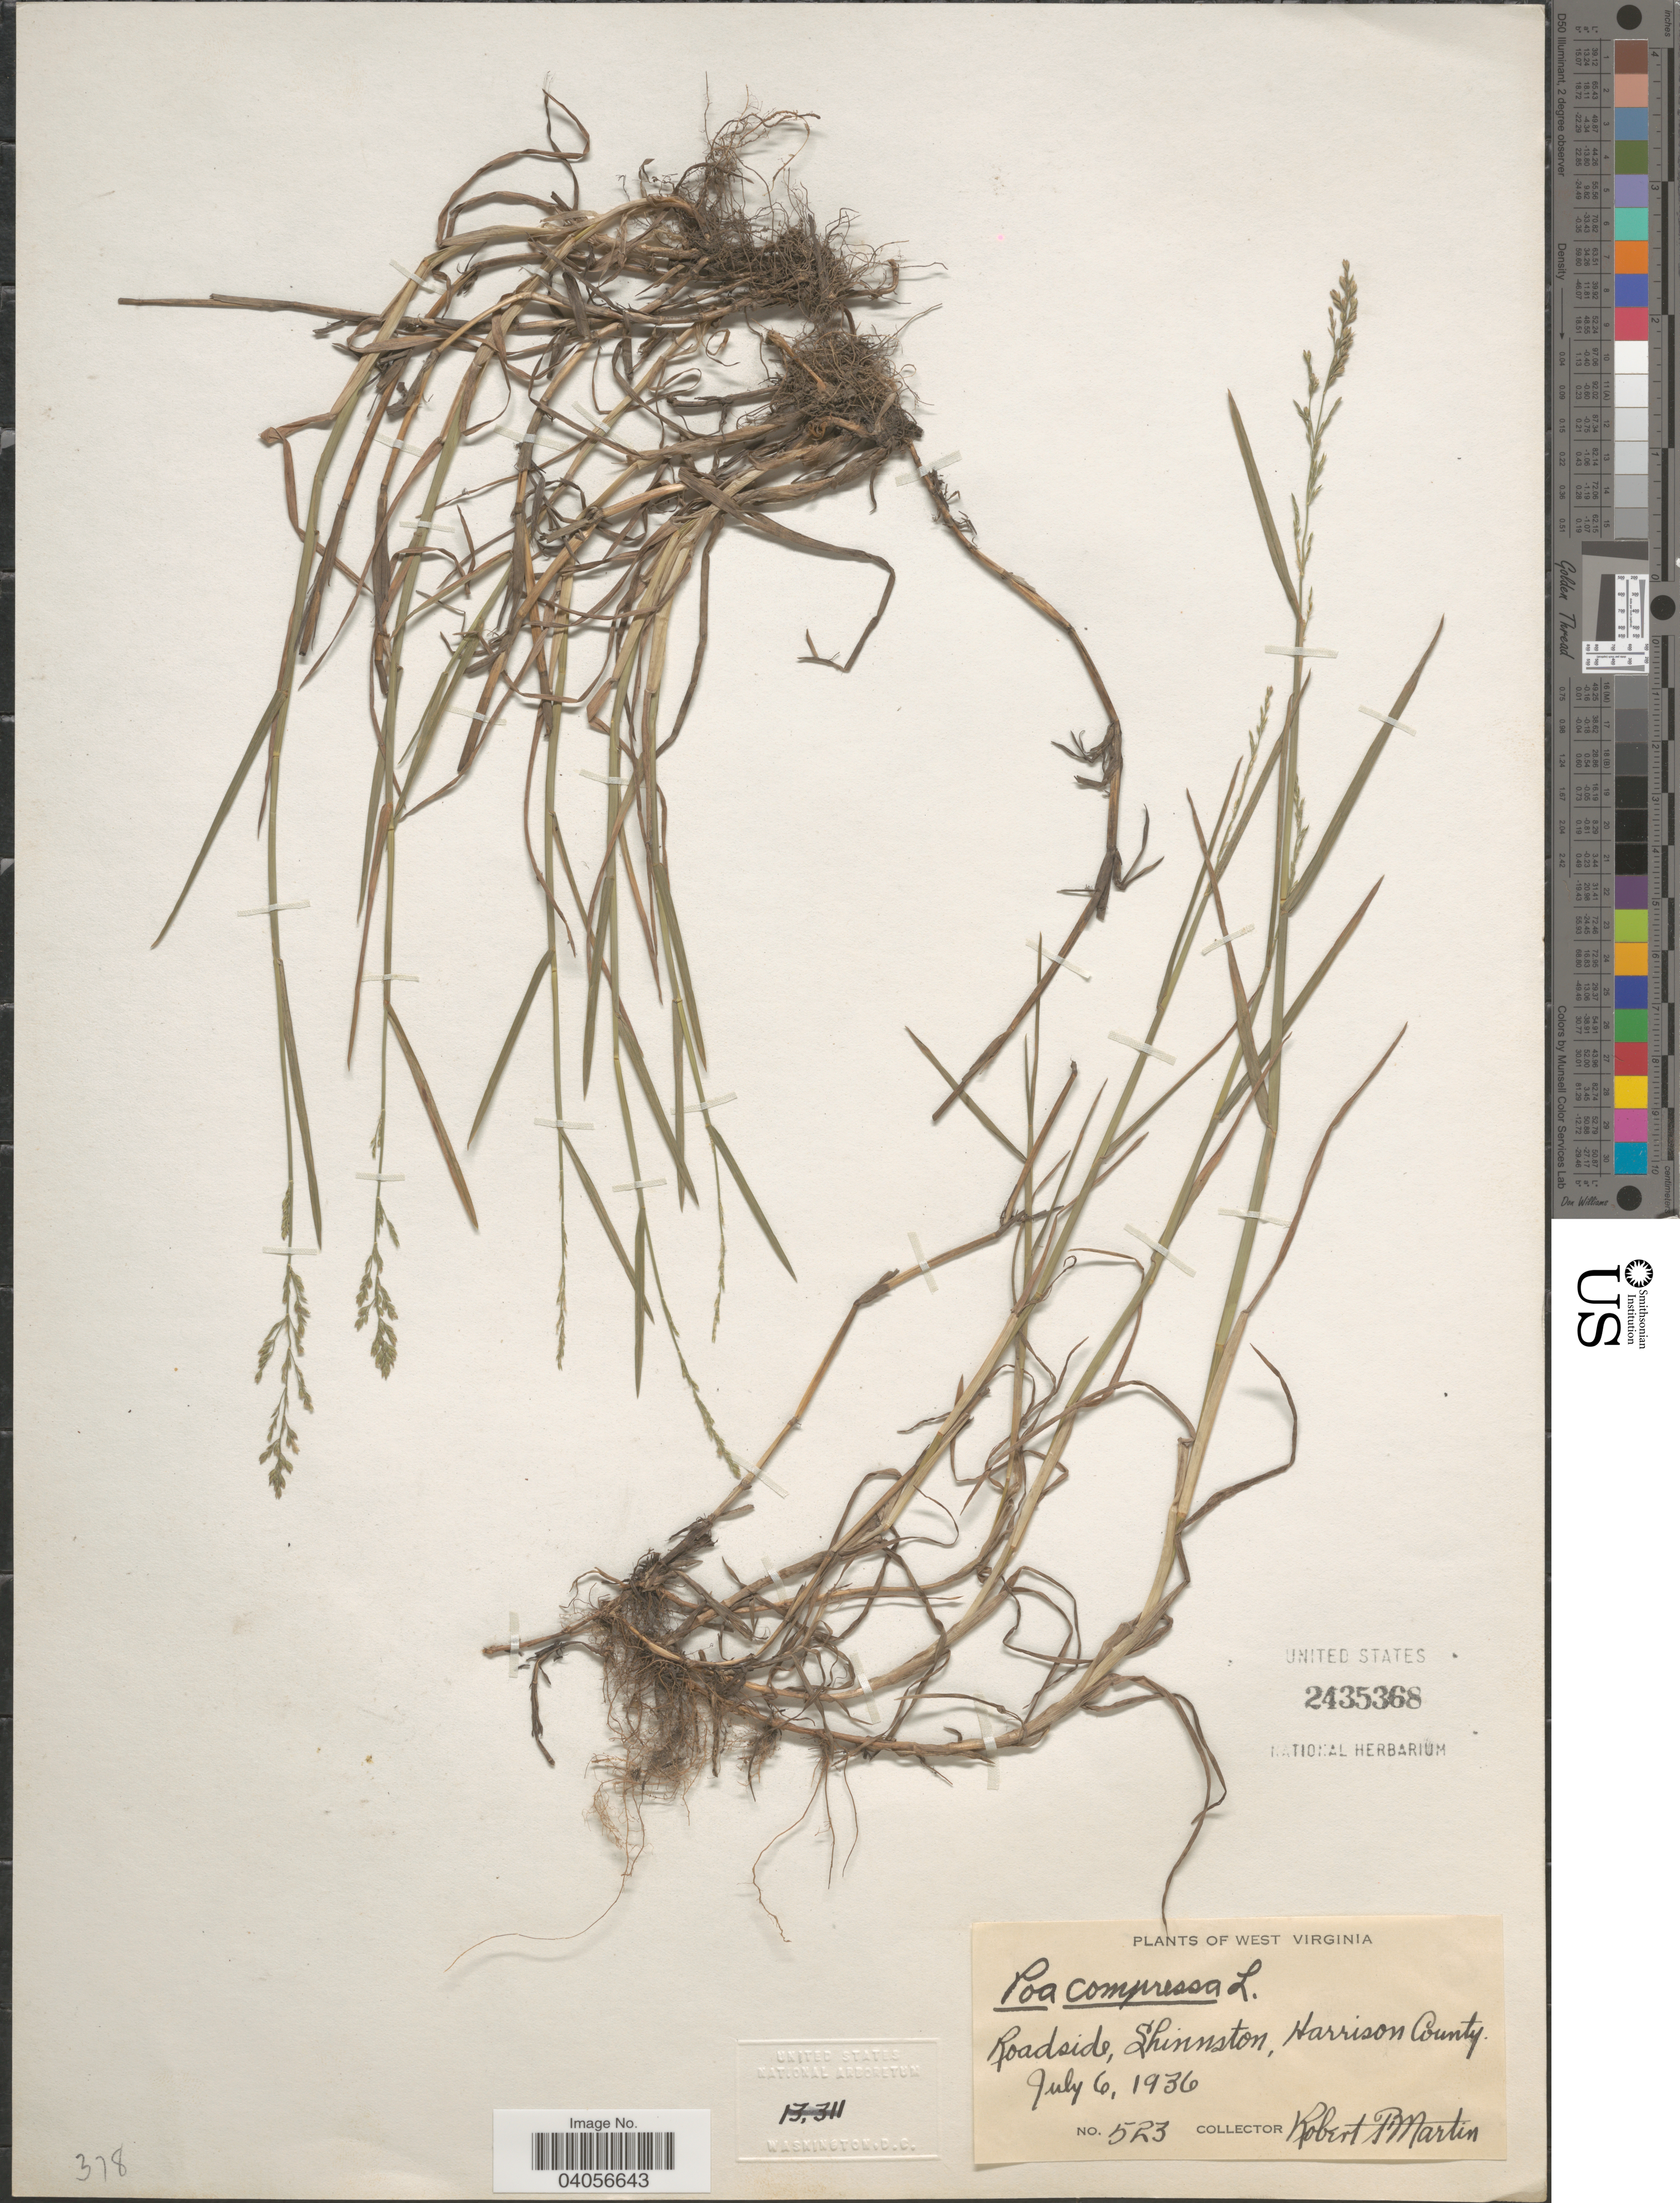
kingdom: Plantae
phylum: Tracheophyta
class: Liliopsida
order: Poales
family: Poaceae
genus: Poa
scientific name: Poa compressa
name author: L.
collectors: R. F. Martin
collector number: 523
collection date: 1936-07-06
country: United States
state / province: West Virginia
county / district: Harrison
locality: Roadside, Shinnston, Harrison County.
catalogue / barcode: US 2435368